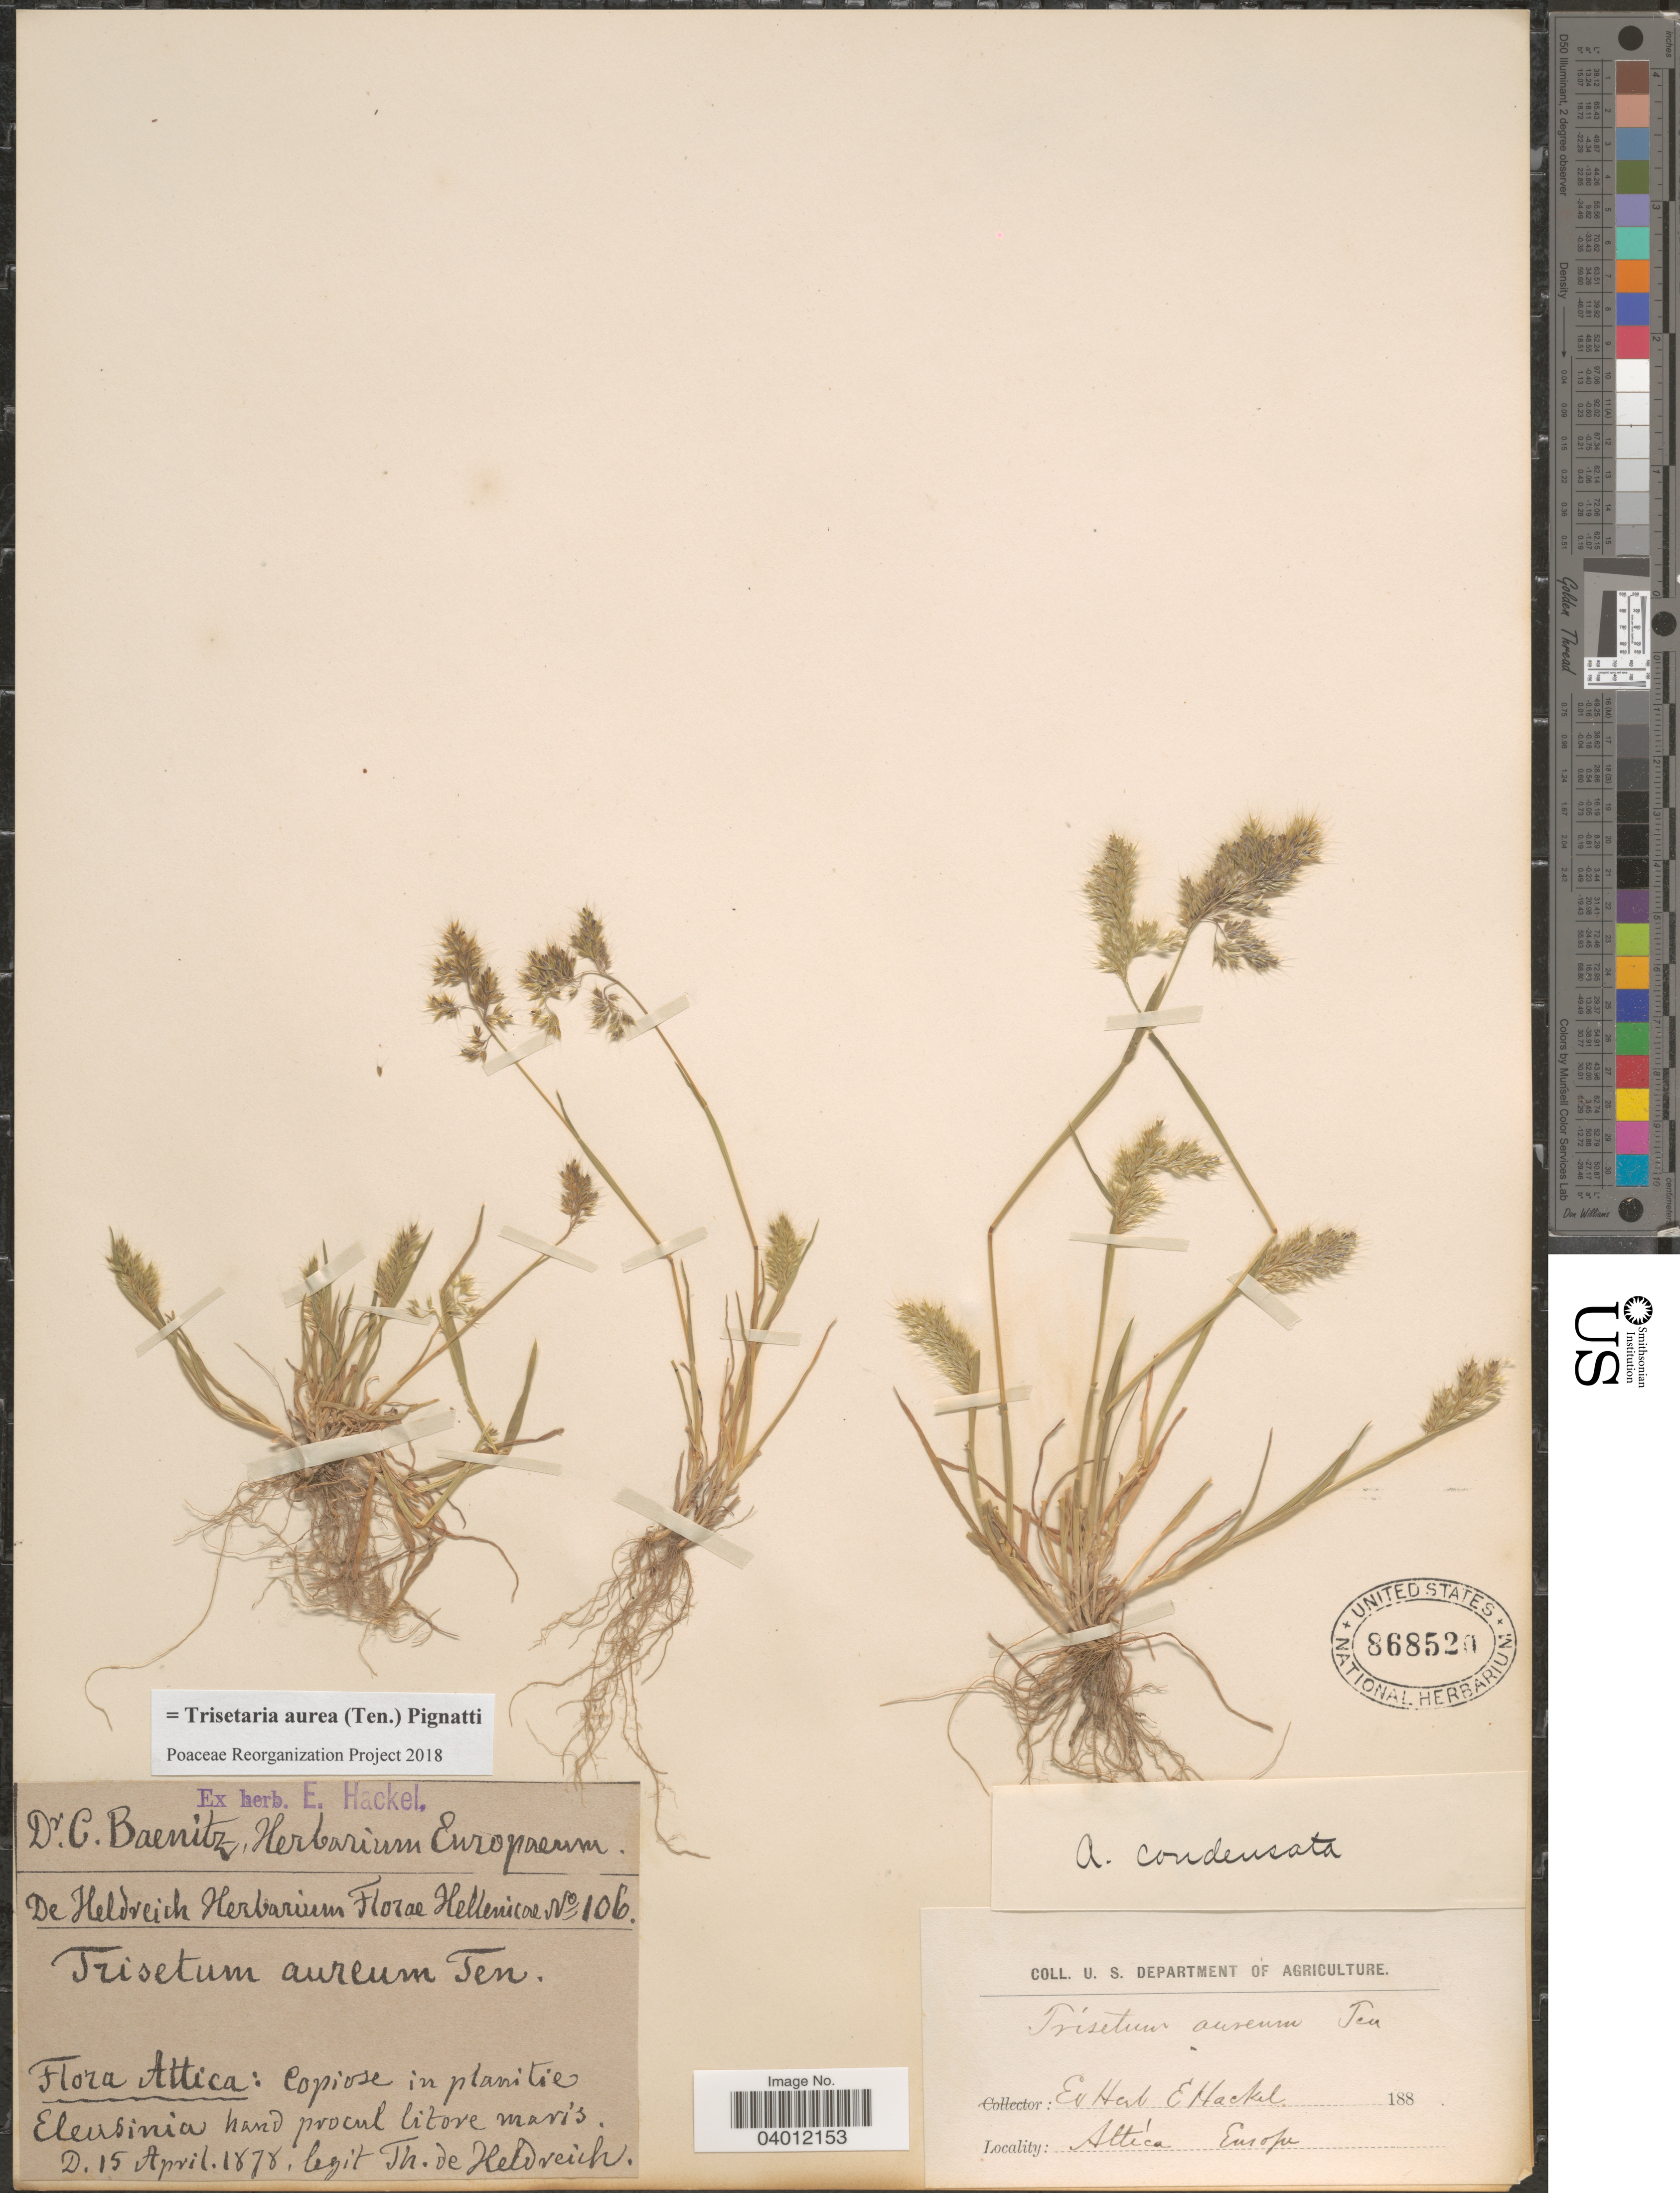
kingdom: Plantae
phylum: Tracheophyta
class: Liliopsida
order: Poales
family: Poaceae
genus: Trisetaria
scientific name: Trisetaria aurea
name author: (Ten.) Pignatti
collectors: T. De Heldreich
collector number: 106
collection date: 1878-04-15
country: Greece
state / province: Attica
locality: Copiose in planitie. Eleusinia hand procul litore maris. Europe.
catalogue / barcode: US 868520